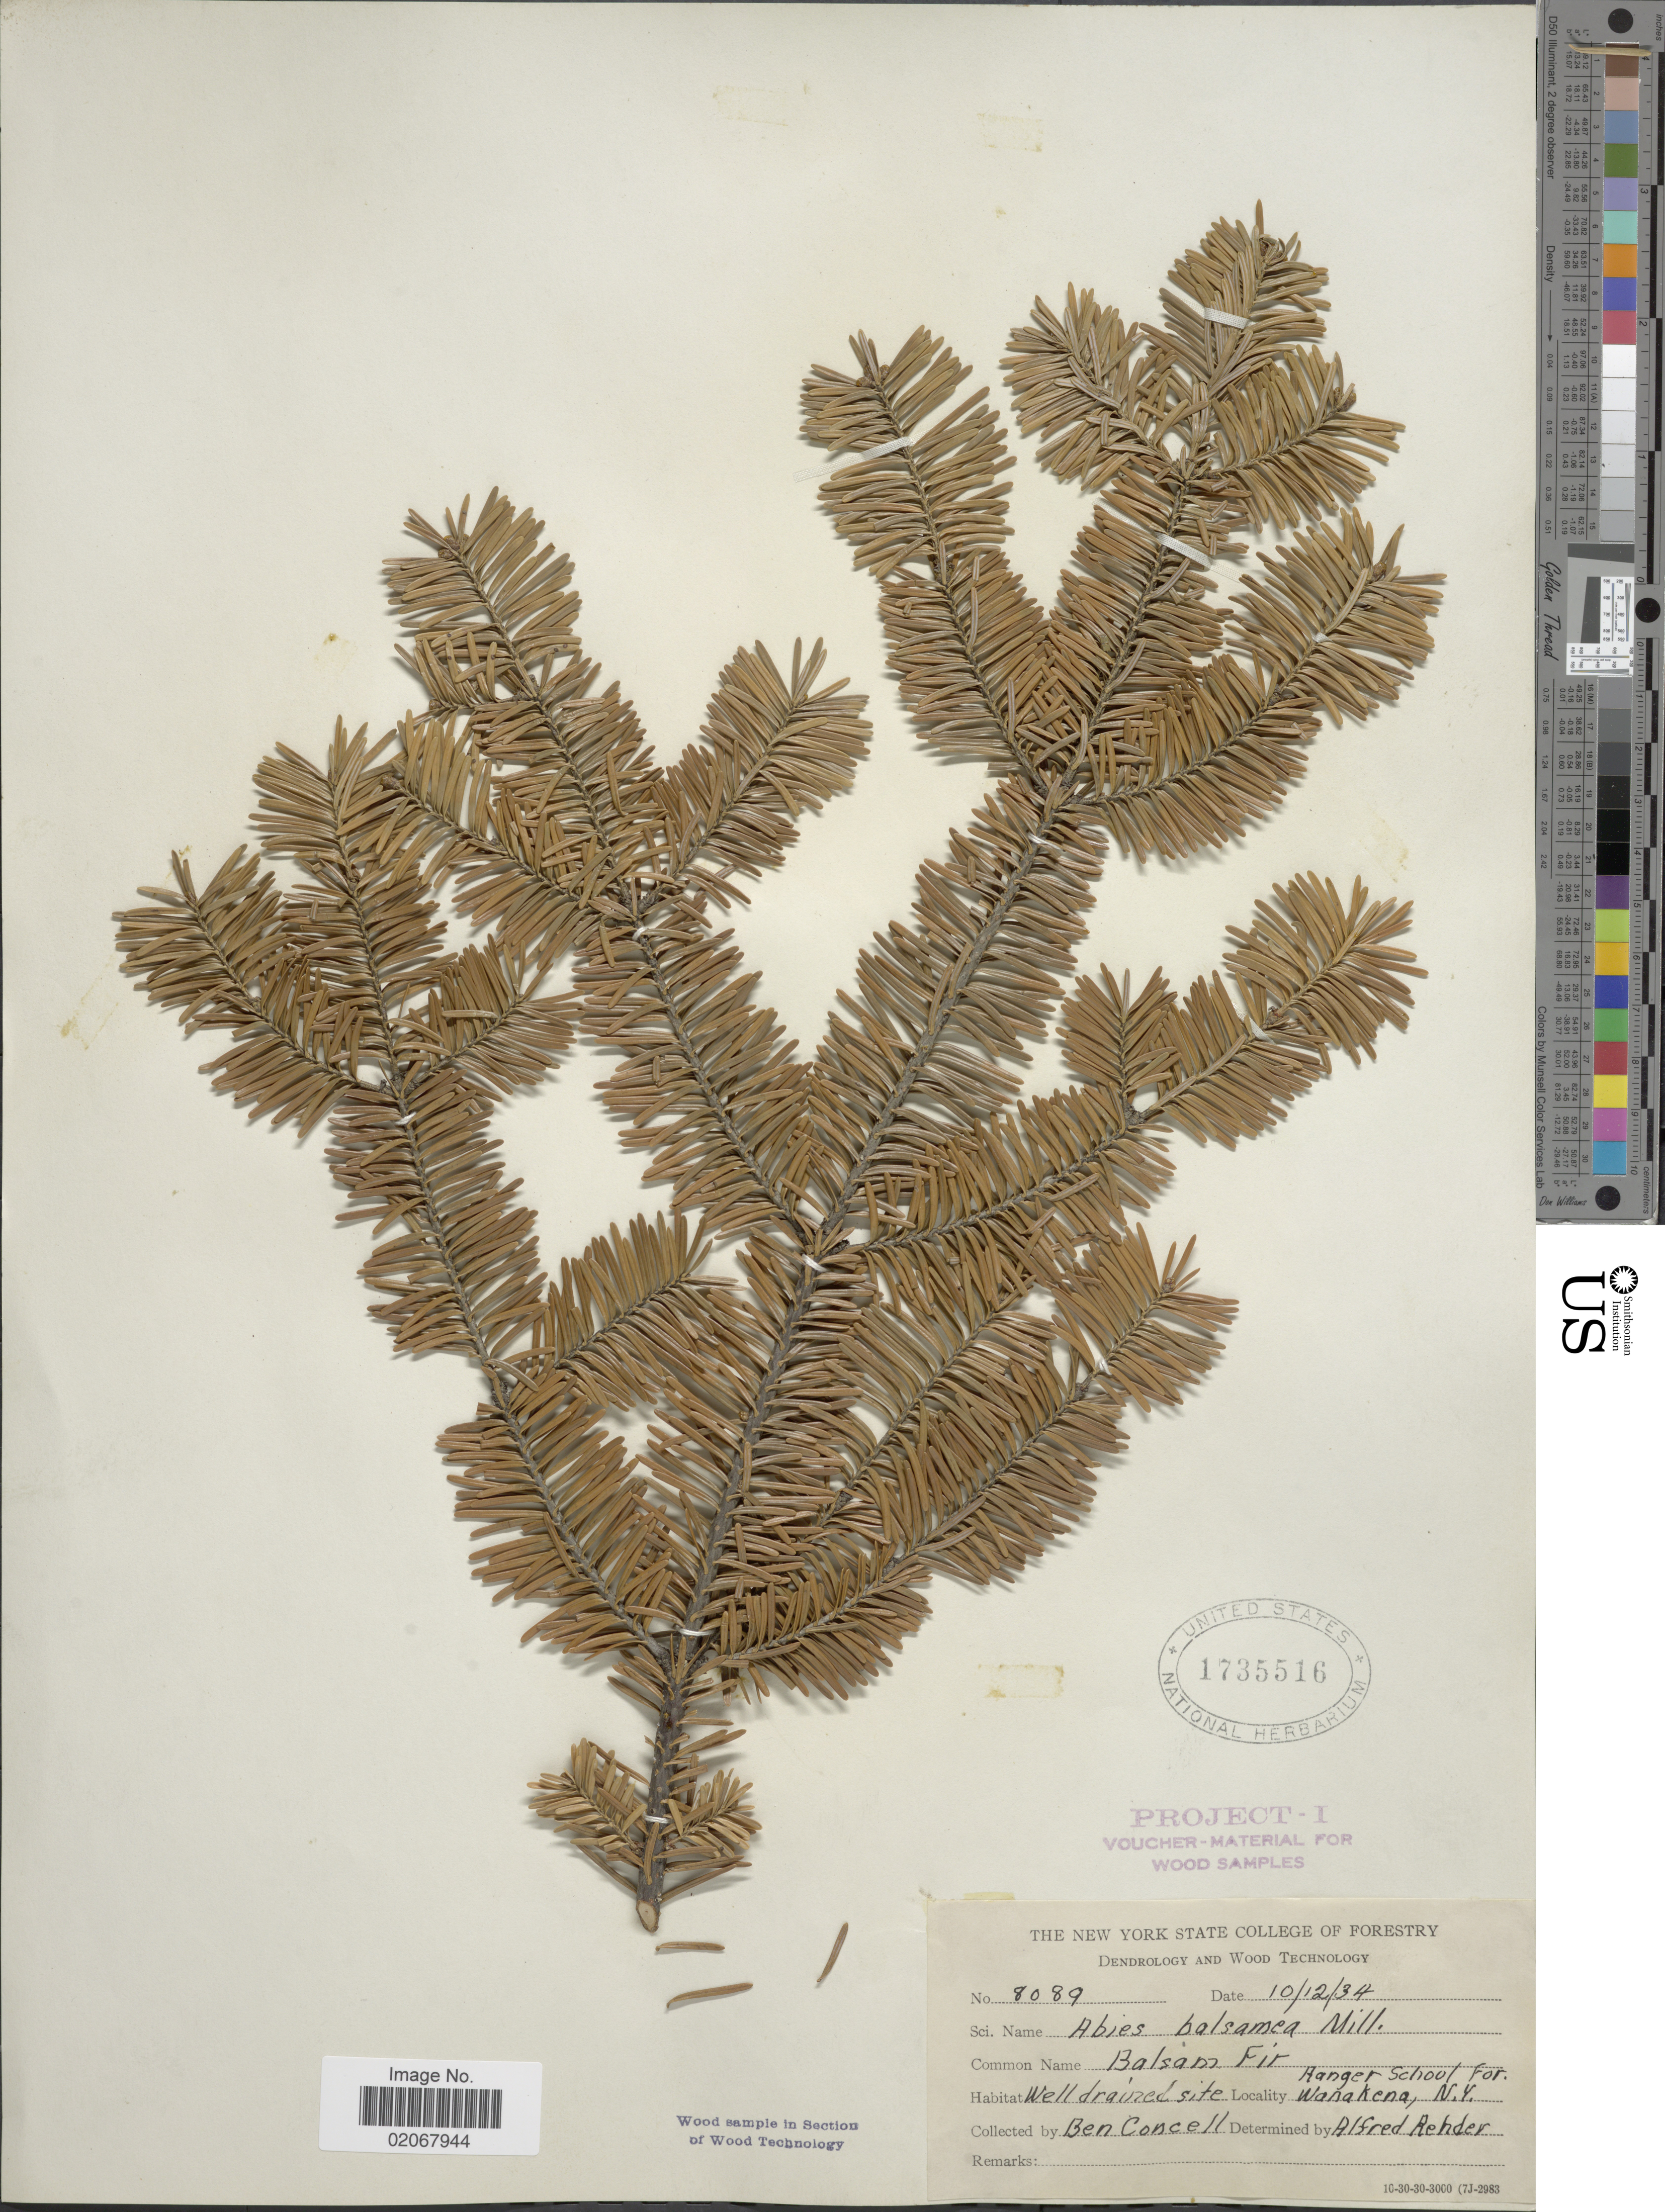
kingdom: Plantae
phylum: Tracheophyta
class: Pinopsida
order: Pinales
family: Pinaceae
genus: Abies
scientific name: Abies balsamea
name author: (L.) Mill.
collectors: B. Concell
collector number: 8089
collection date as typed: Transcribed d/m/y: 12/10/34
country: United States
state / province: New York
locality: Ranger School for Wanakena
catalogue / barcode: US 1735516